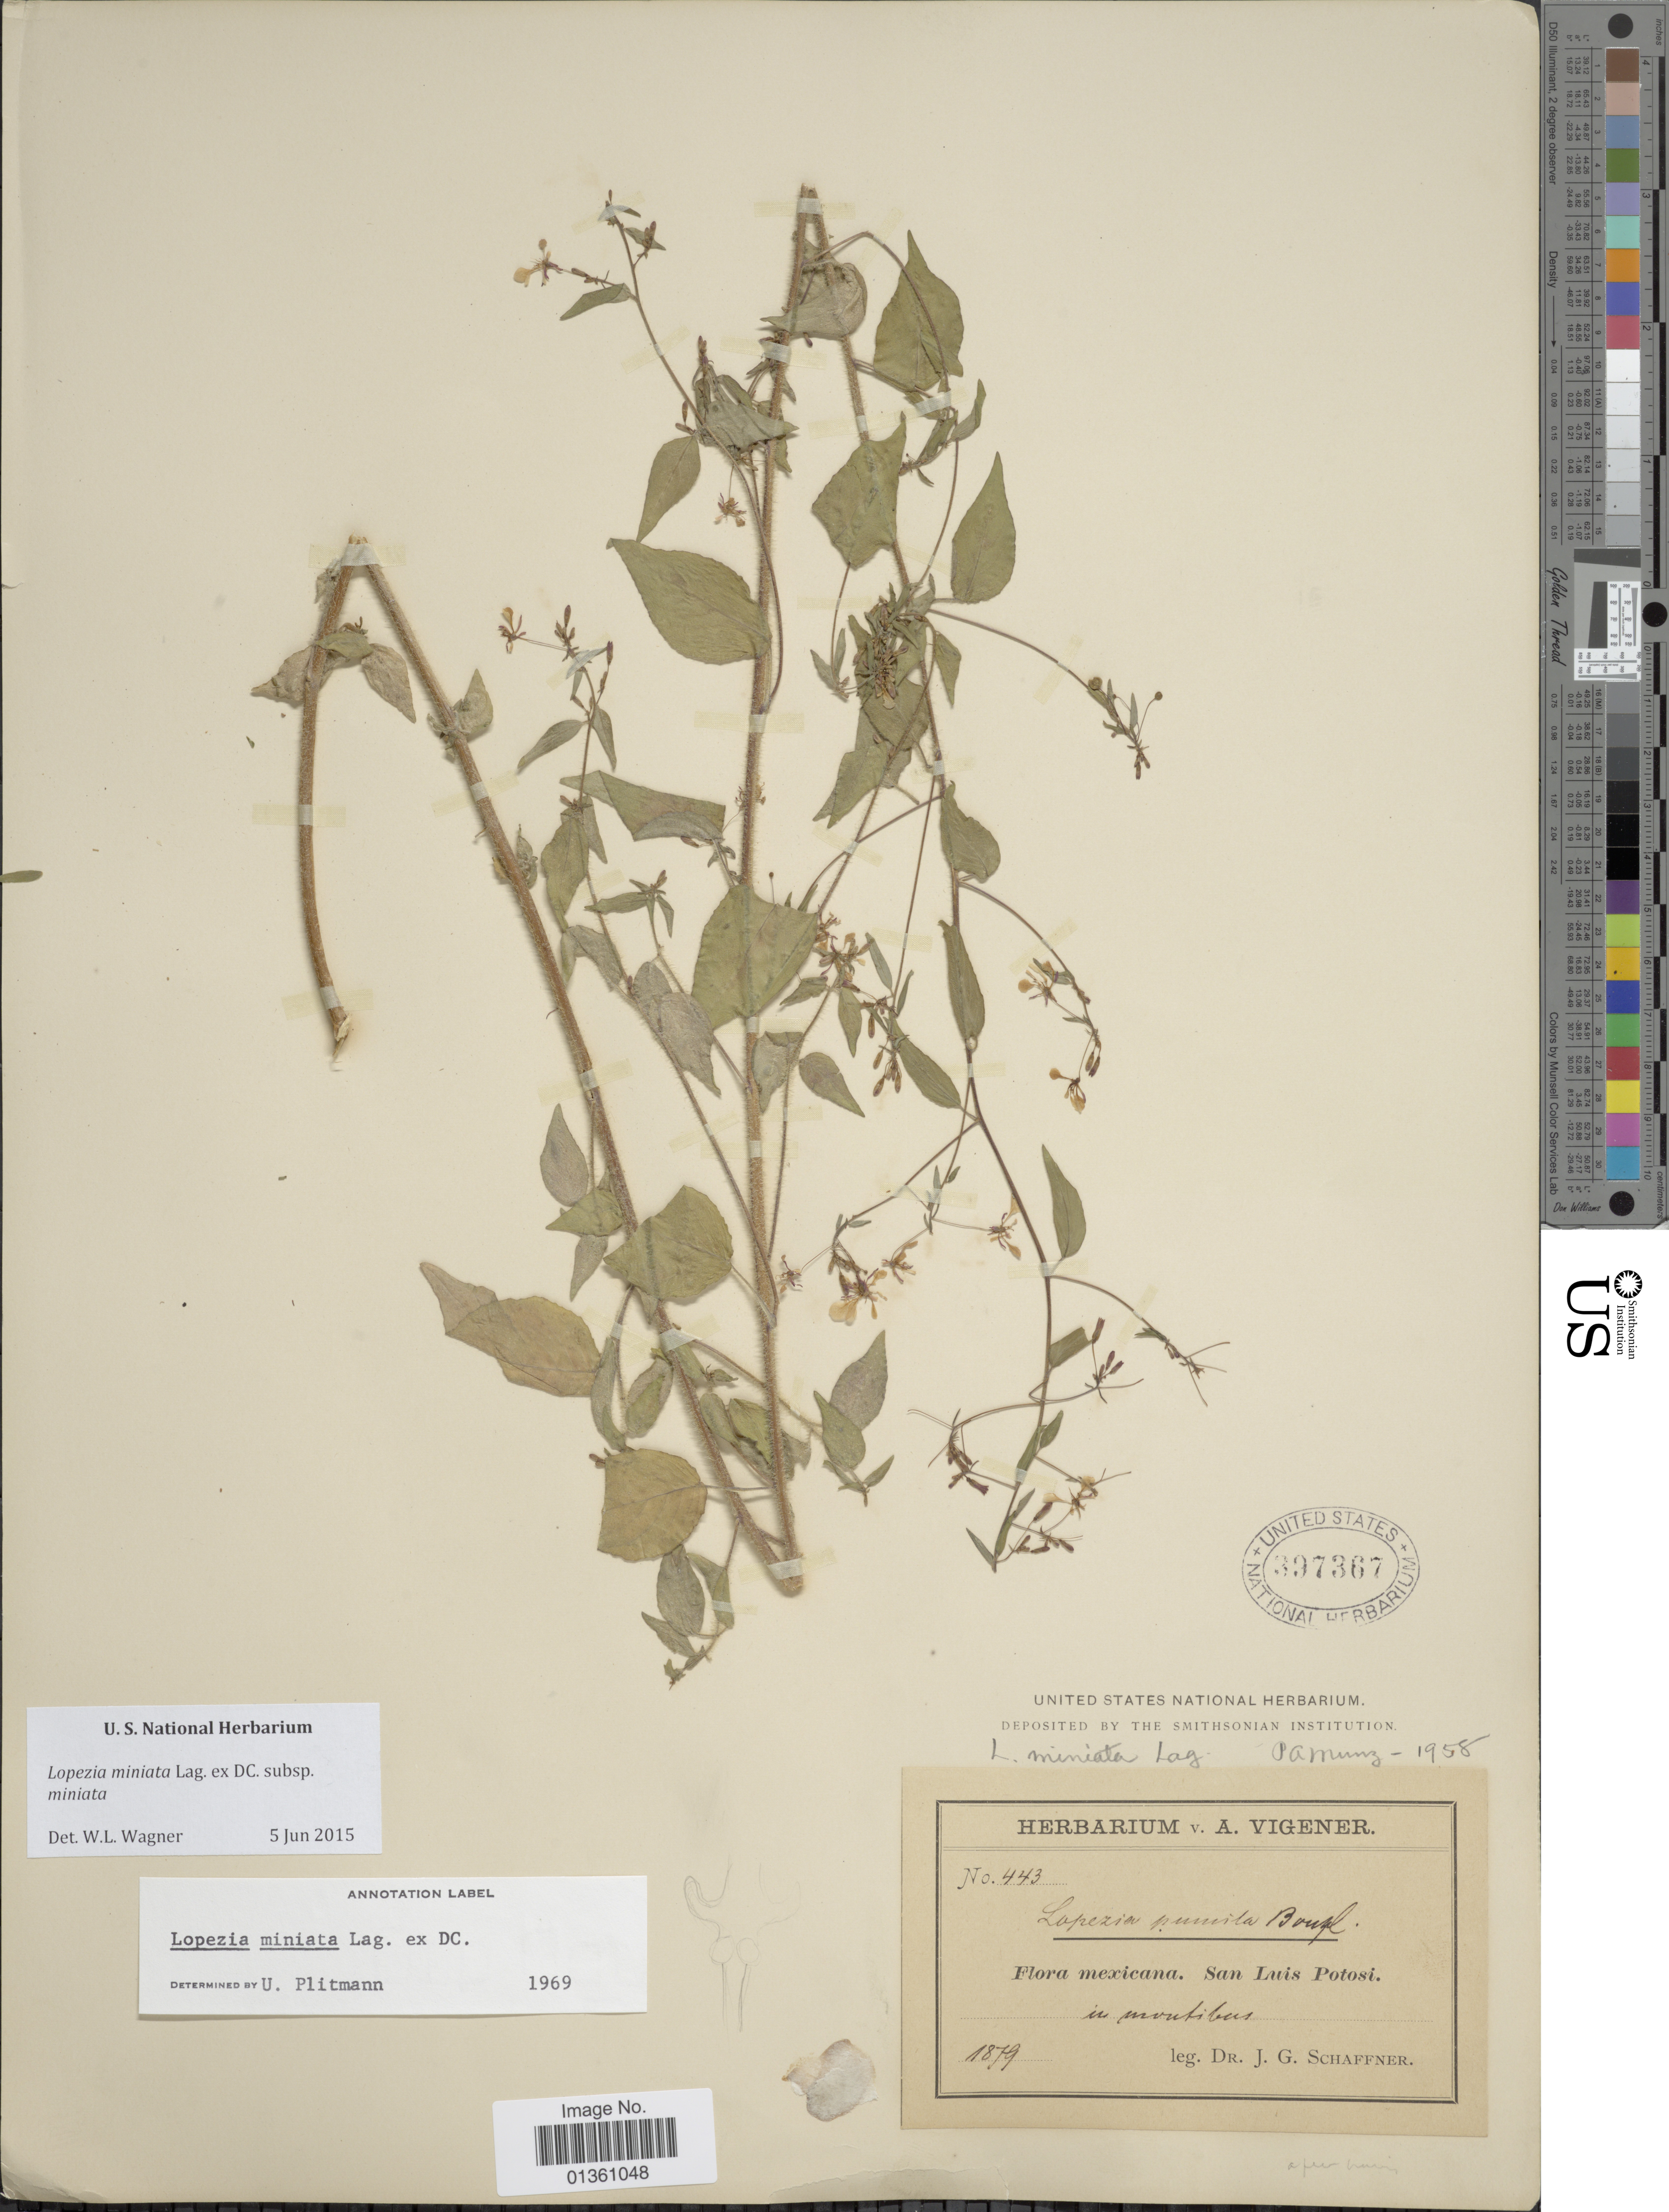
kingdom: Plantae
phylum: Tracheophyta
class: Magnoliopsida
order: Myrtales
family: Onagraceae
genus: Lopezia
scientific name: Lopezia miniata subsp. miniata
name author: Lag. ex DC.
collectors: J. G. Schaffner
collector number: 443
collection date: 1879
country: Mexico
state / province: San Luis Potosí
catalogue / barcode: US 397367